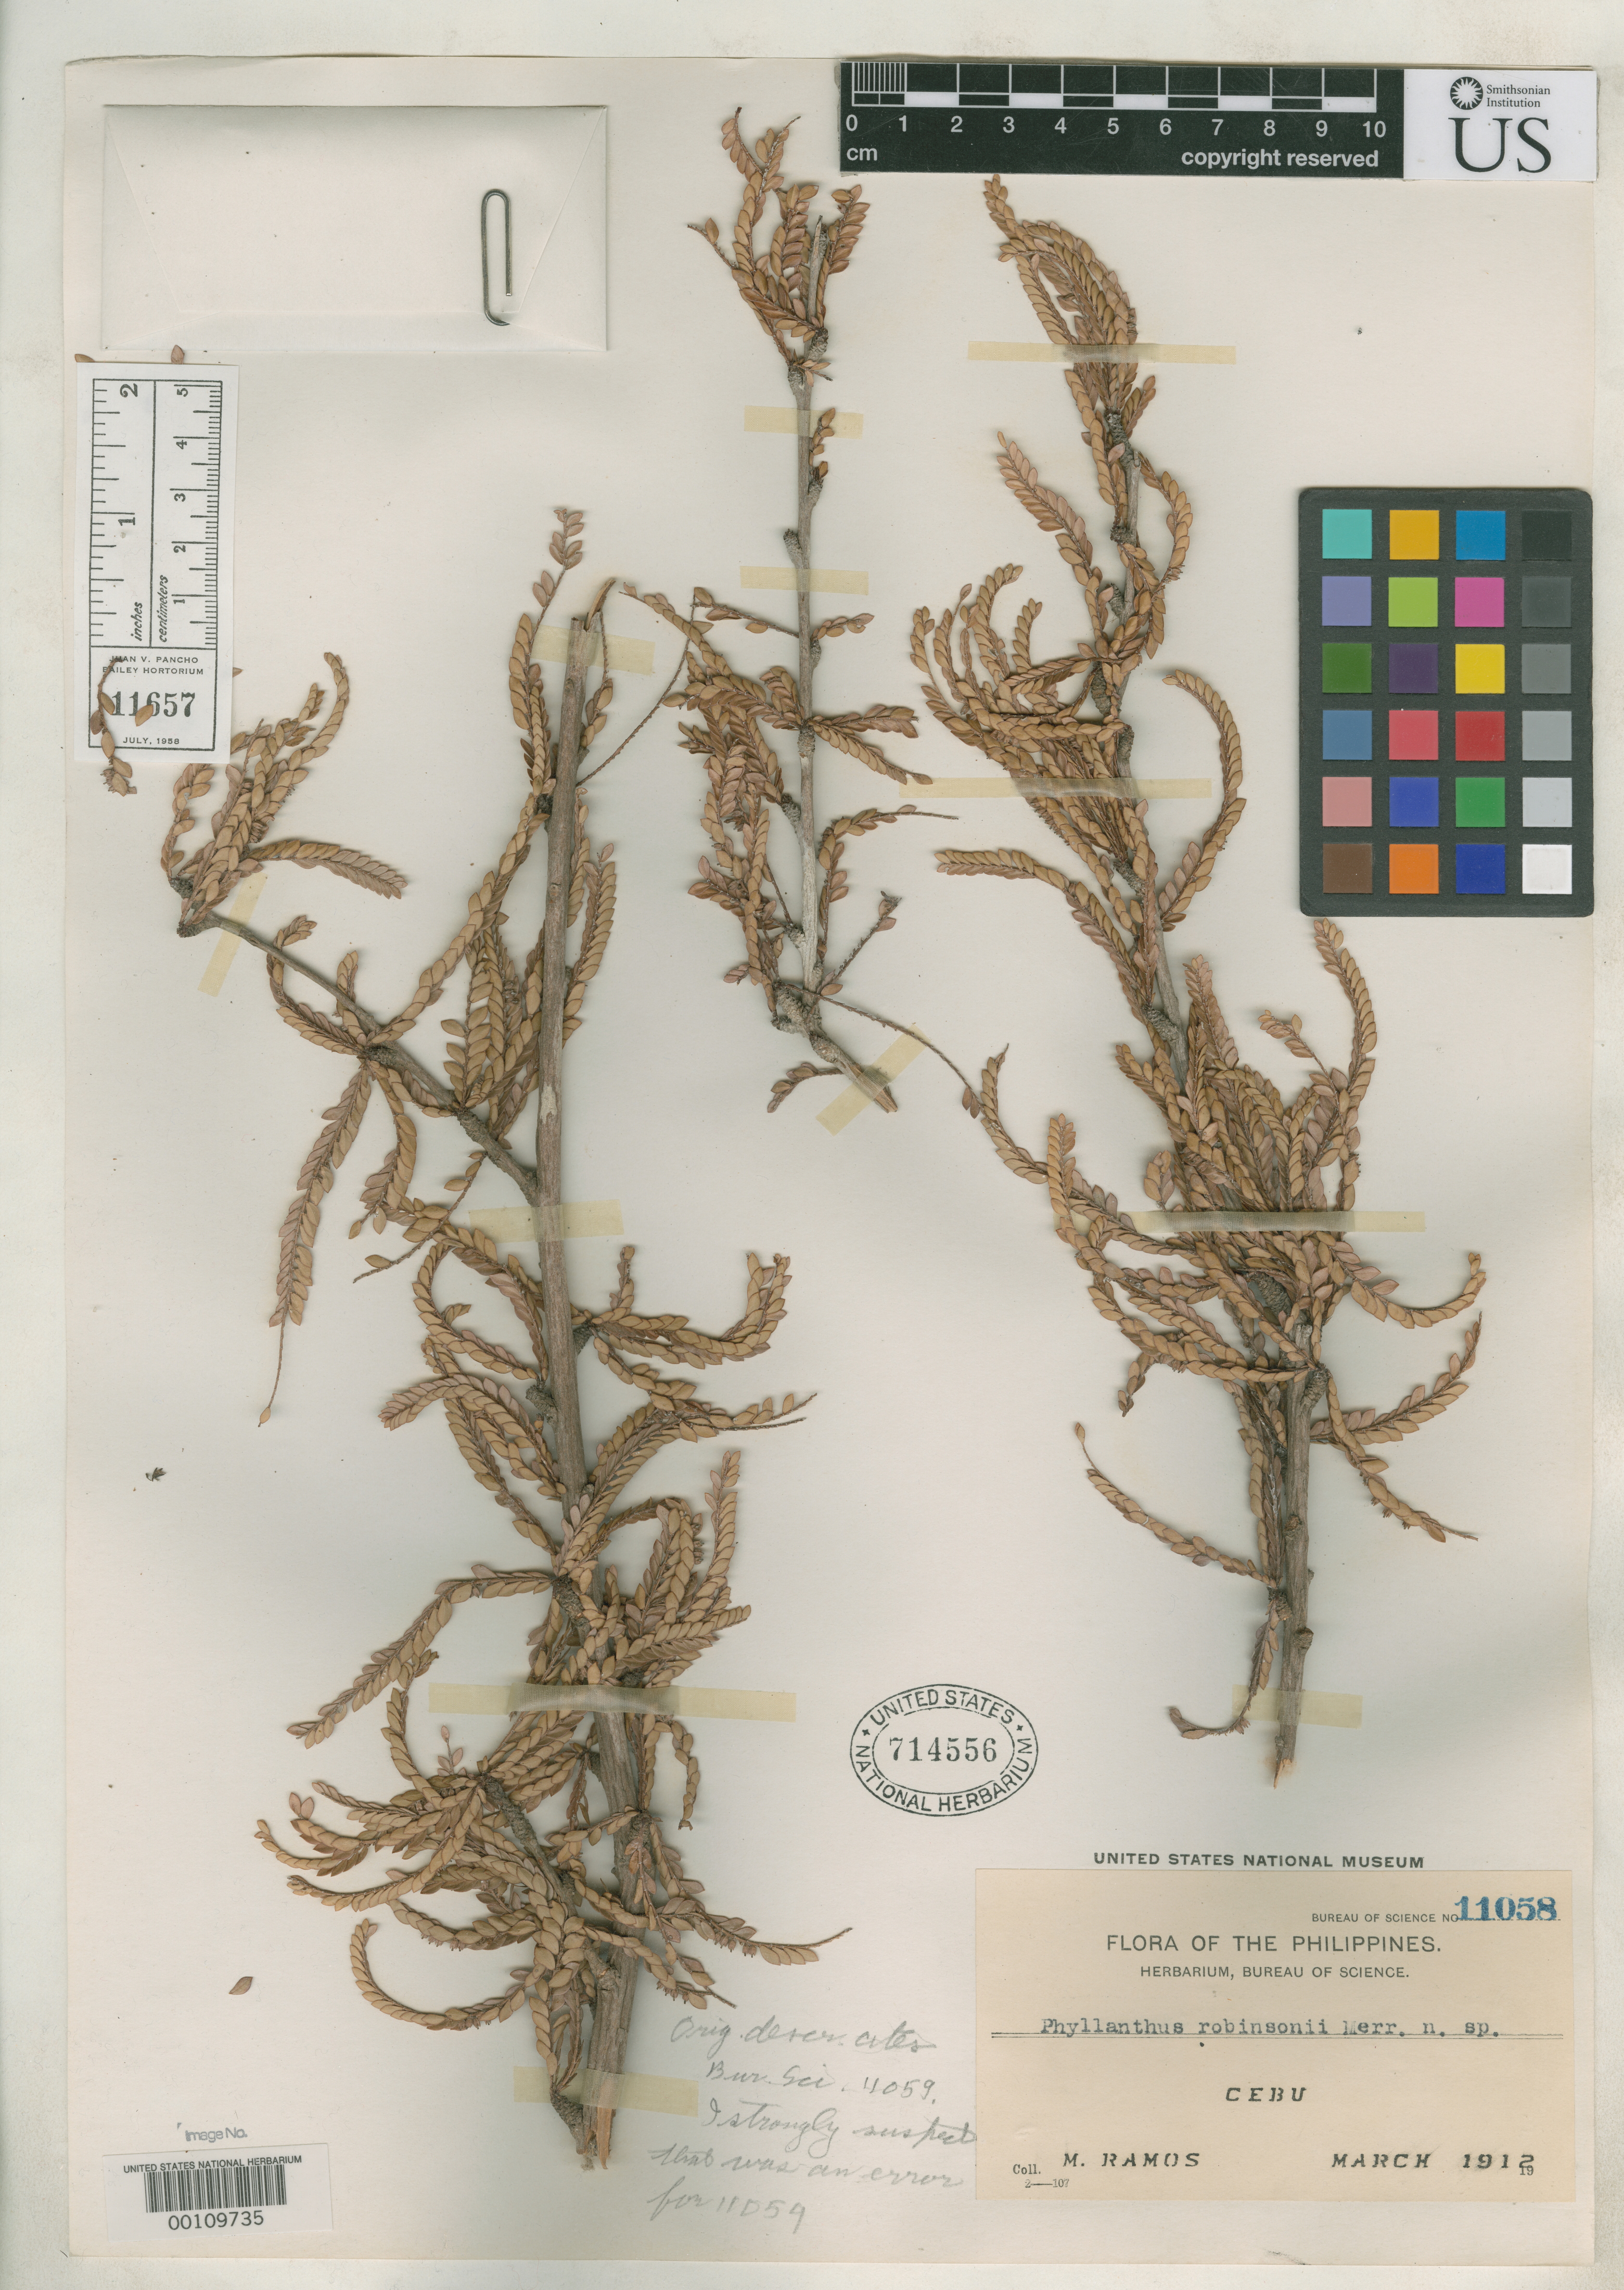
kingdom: Plantae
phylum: Tracheophyta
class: Magnoliopsida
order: Malpighiales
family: Phyllanthaceae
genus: Phyllanthus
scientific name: Phyllanthus robinsonii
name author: Merr.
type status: Isotype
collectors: M. Ramos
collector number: Bur. Sci. 11058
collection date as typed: Mar 1912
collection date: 1912-03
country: Philippines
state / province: Central Visayas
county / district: Cebu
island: Cebu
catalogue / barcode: US 714556